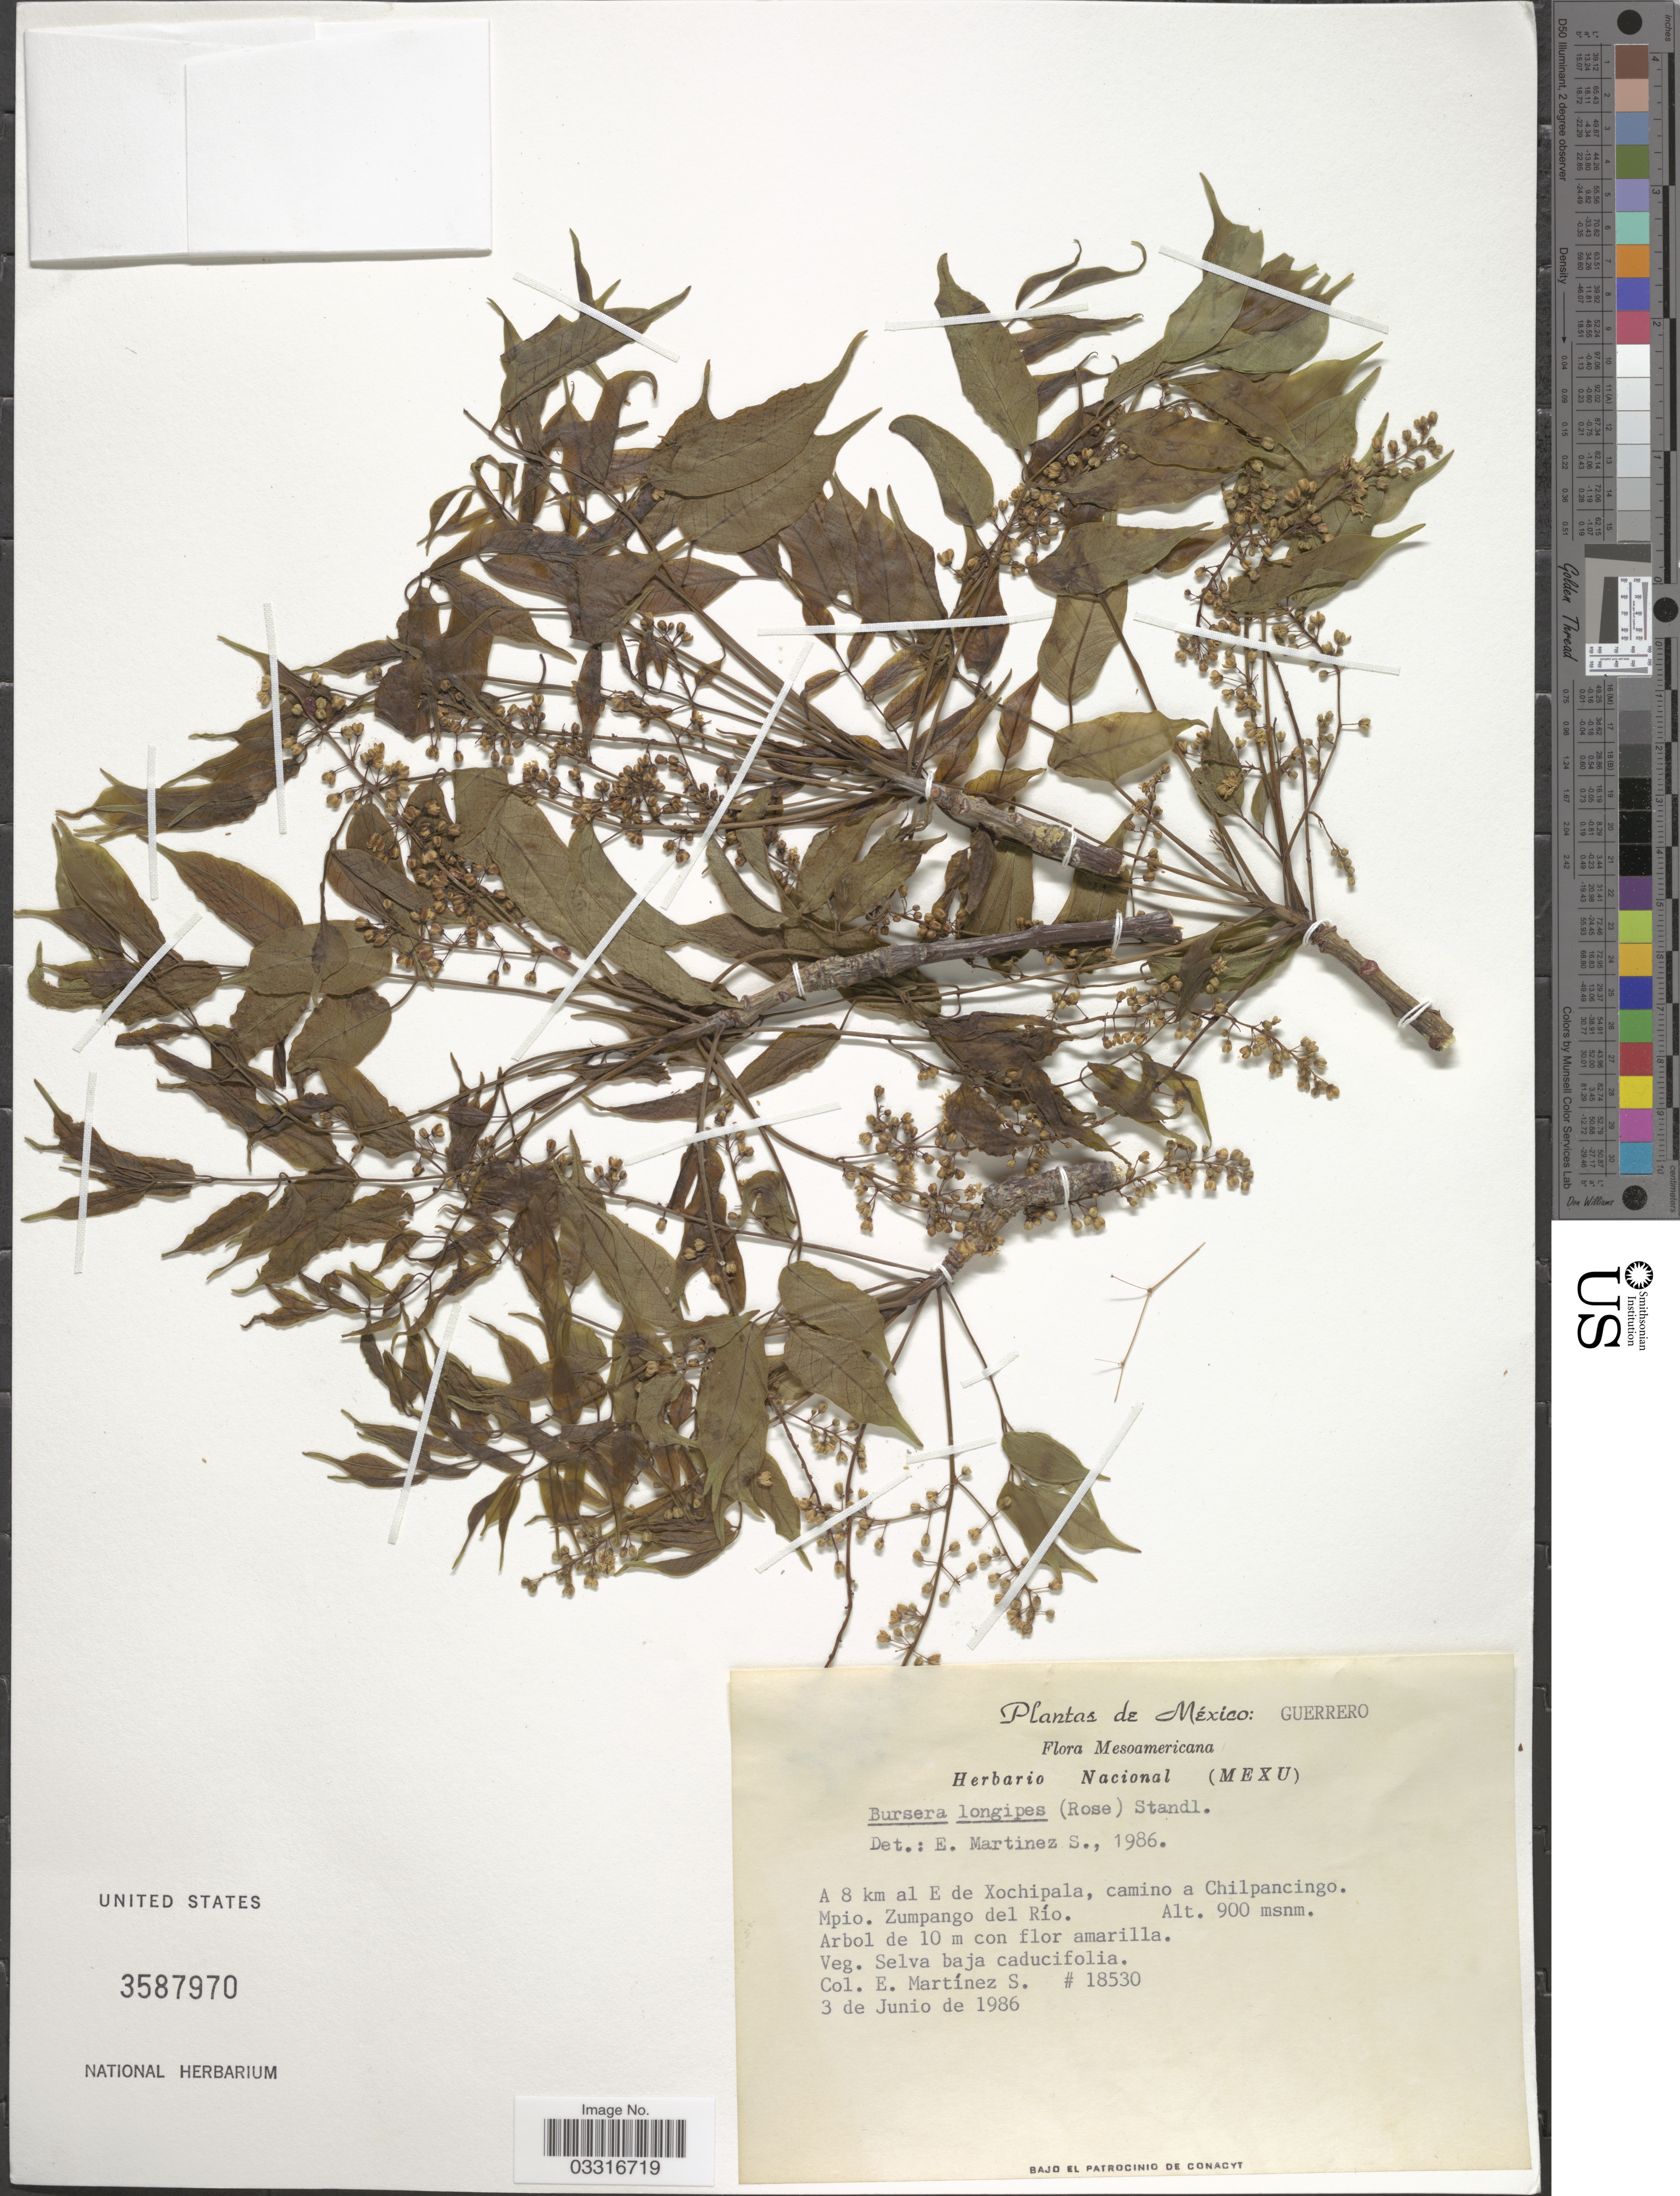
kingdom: Plantae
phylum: Tracheophyta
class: Magnoliopsida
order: Sapindales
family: Burseraceae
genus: Bursera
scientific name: Bursera longipes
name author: (Rose) Standl.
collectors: E. M. Martínez S.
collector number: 18530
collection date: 1986-06-03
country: Mexico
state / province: Guerrero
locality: A 8 km al E de Xochipala, camino a Chilpancingo. Mpio. Zumpango del Río.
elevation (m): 900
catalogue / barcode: US 3587970